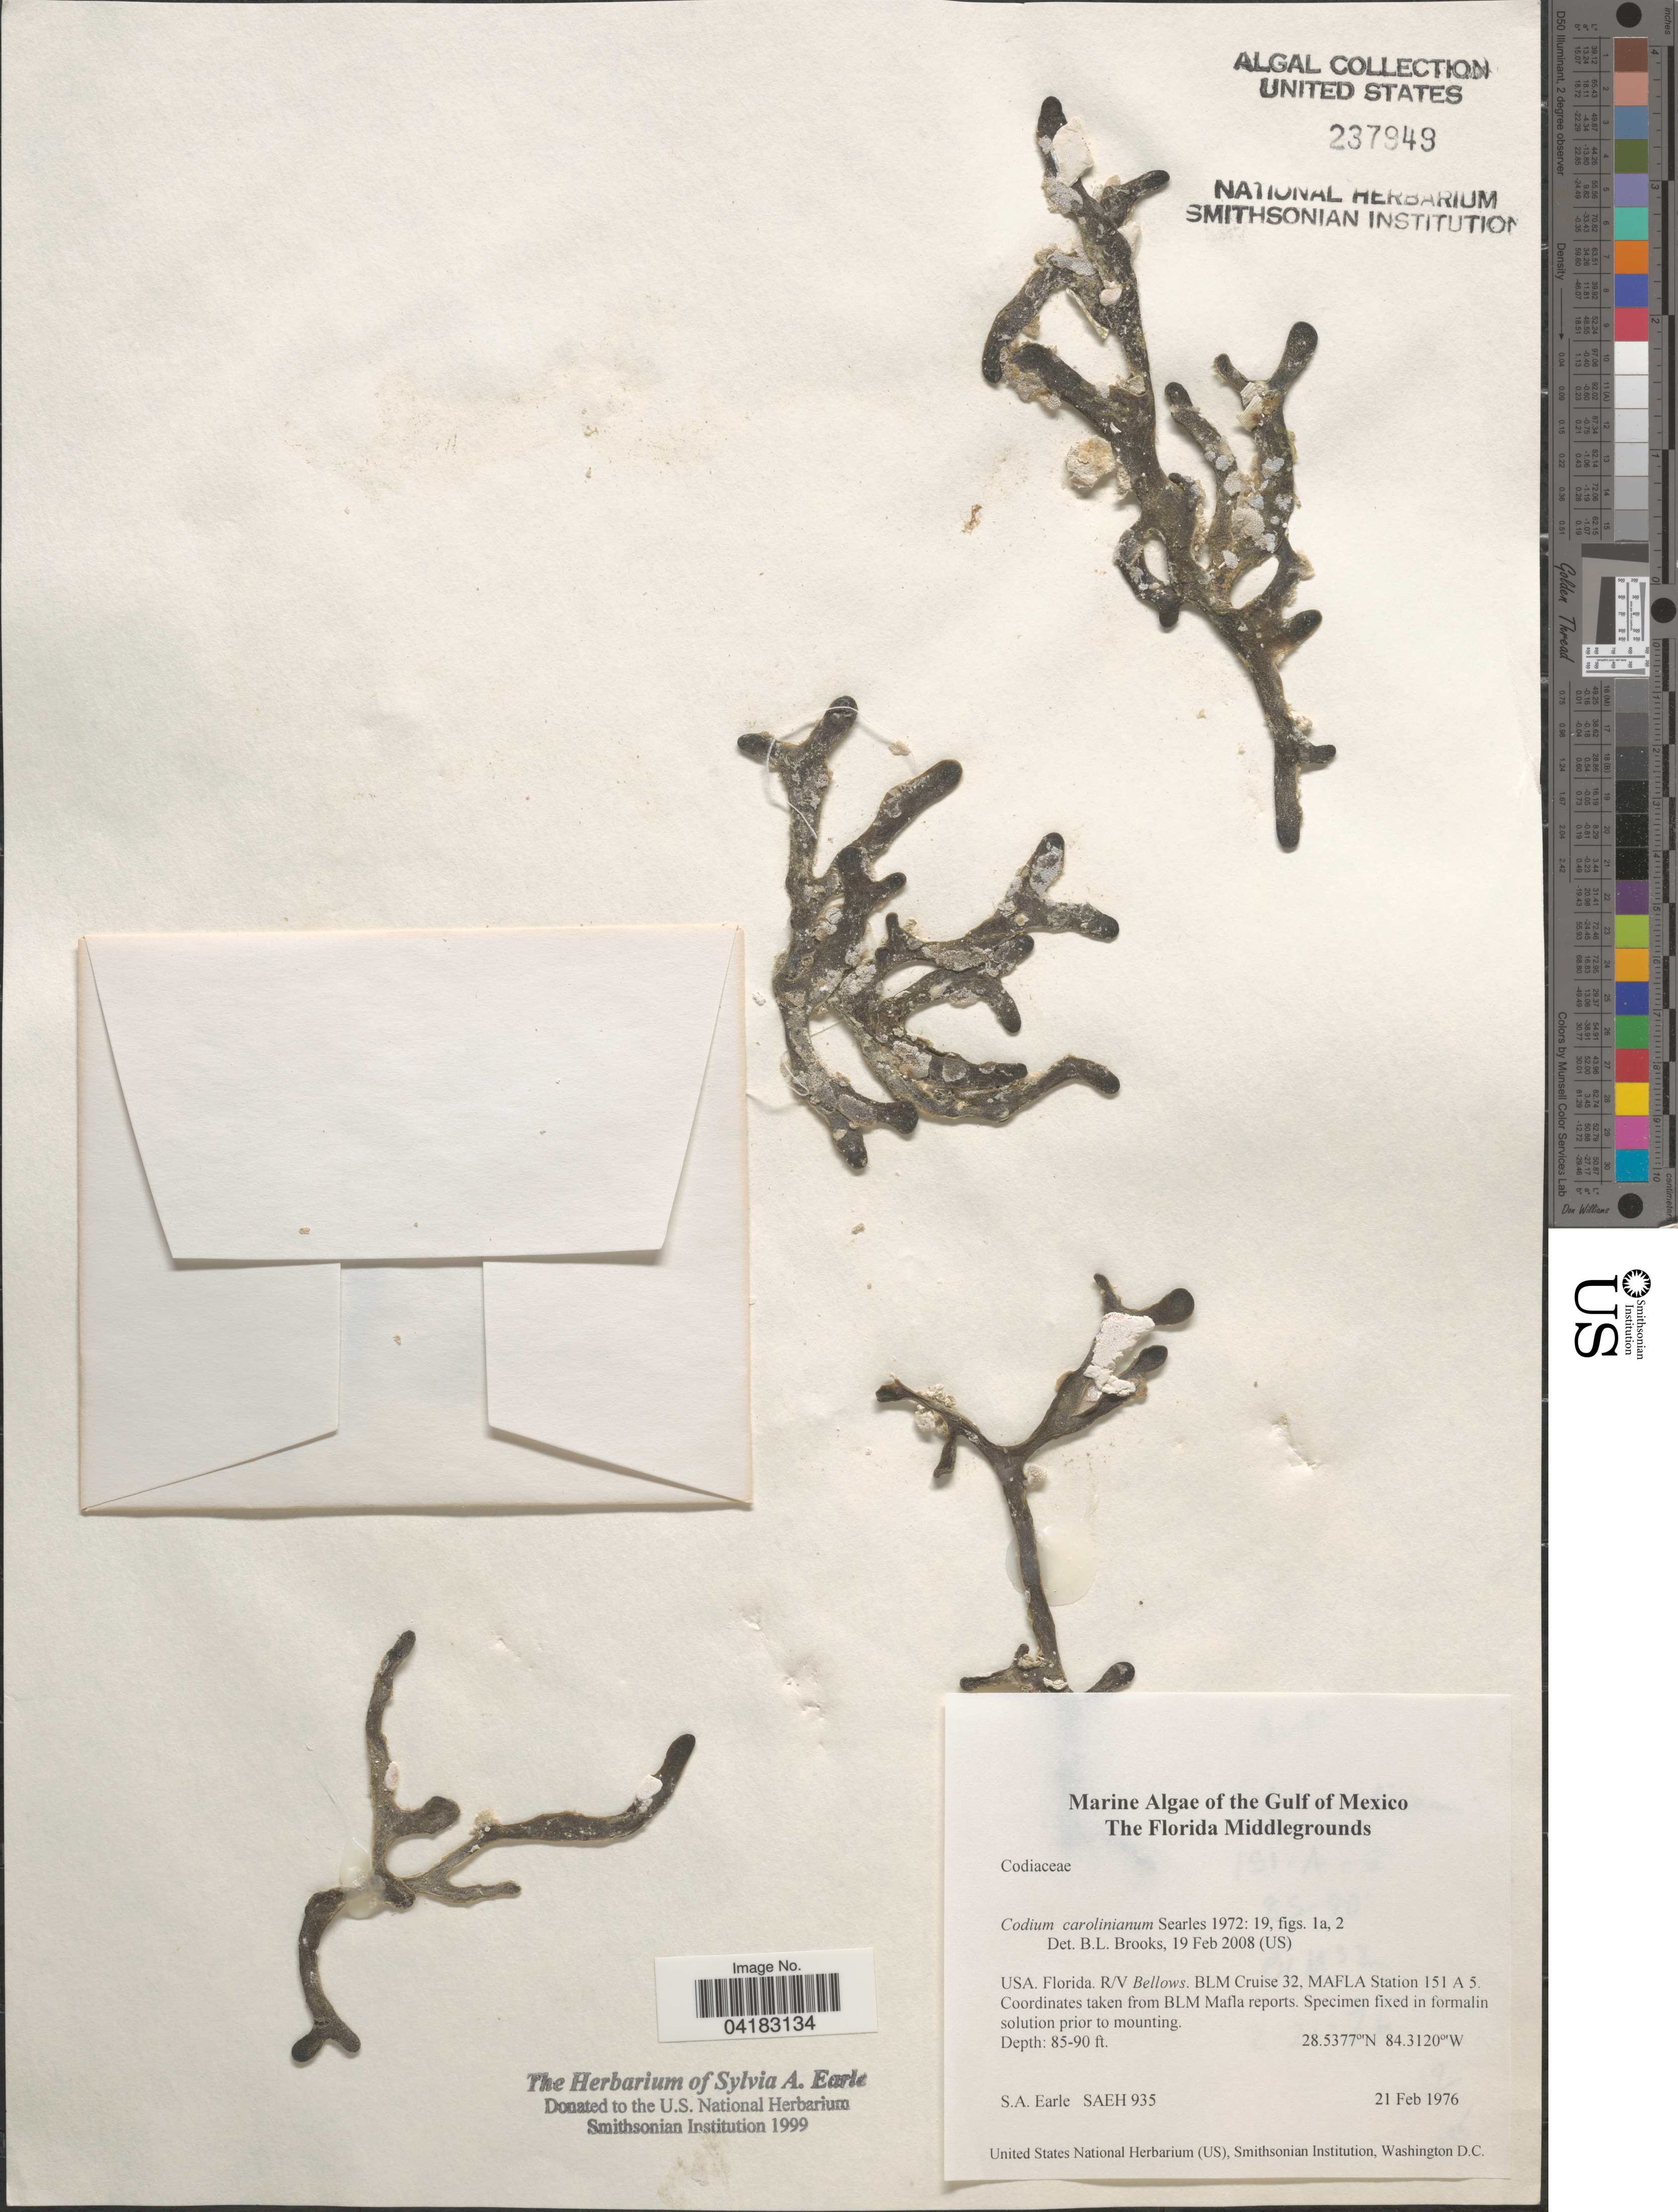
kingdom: Plantae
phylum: Chlorophyta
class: Ulvophyceae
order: Bryopsidales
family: Codiaceae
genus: Codium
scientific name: Codium carolinianum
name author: Searles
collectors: S. A. Earle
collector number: SAEH935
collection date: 1976-02-21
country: United States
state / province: Florida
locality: Gulf of Mexico. The Florida Middlegrounds. R/V Bellows. BLM Cruise 32, MAFLA Station 151 A 5.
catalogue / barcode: US 237949